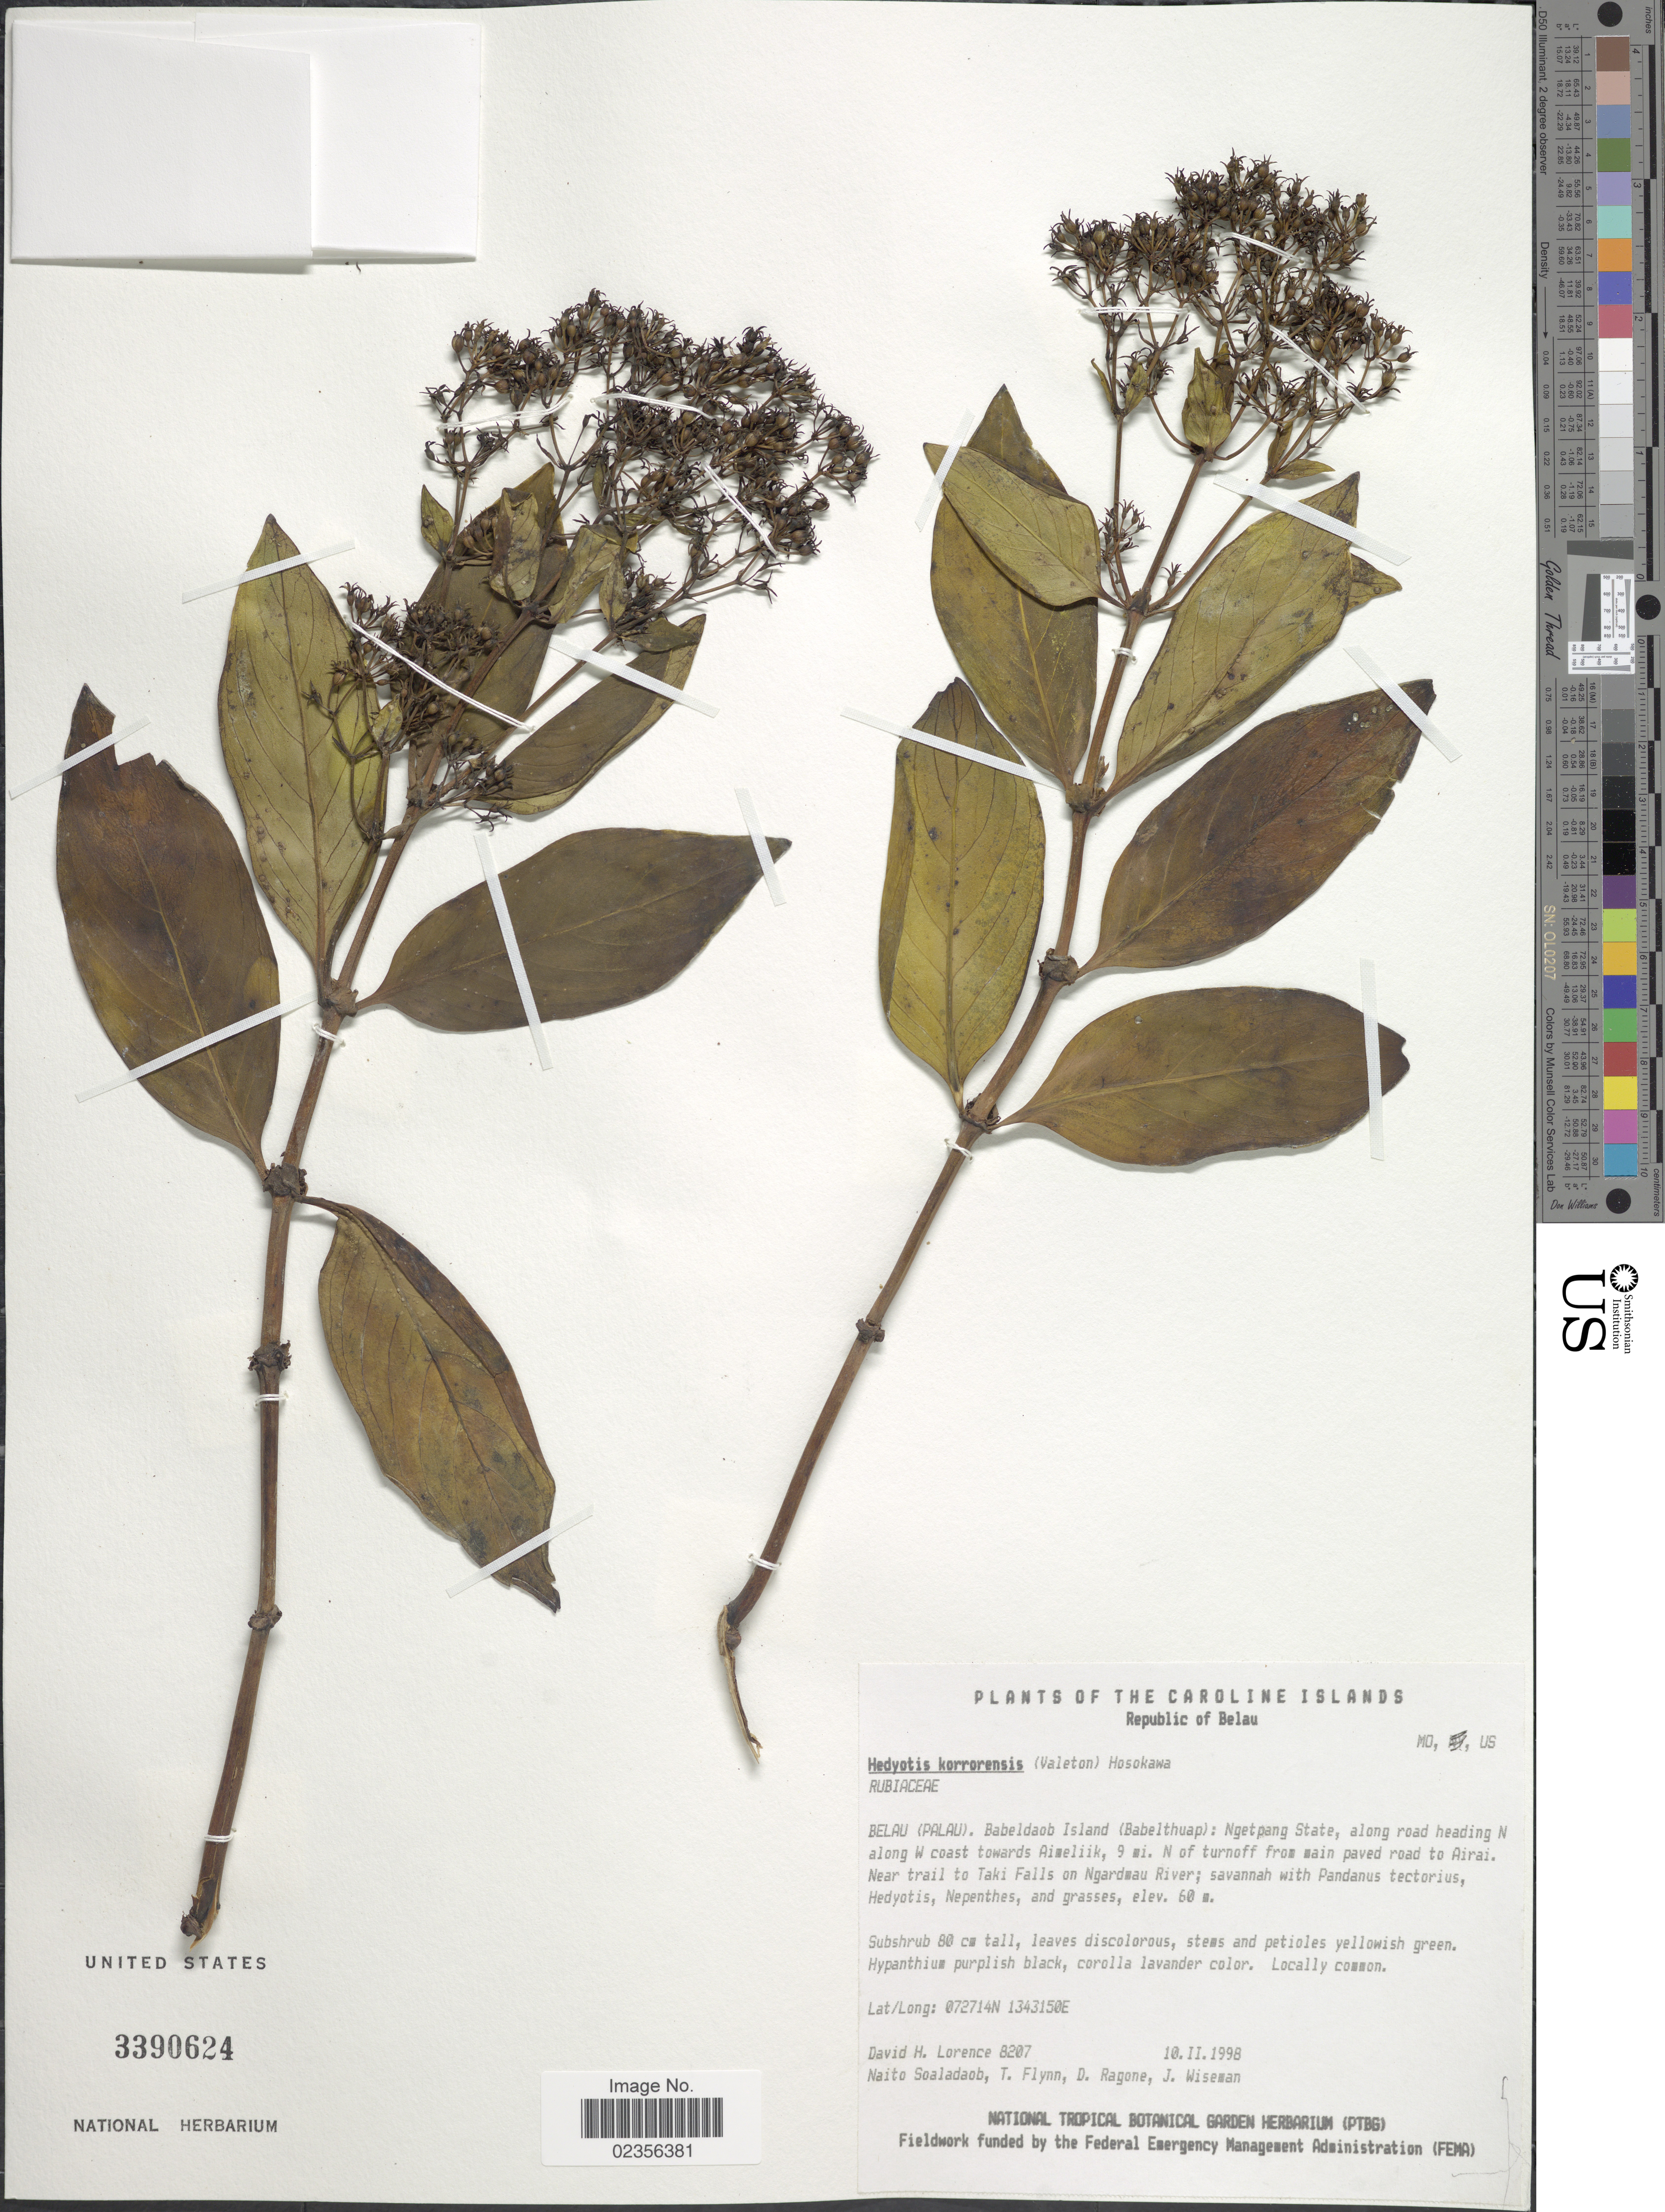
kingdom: Plantae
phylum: Tracheophyta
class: Magnoliopsida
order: Gentianales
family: Rubiaceae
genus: Hedyotis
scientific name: Hedyotis korrorensis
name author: Hosok.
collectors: D. Lorence, N. Soaladaob, T. Flynn, D. Ragone & J. Wiseman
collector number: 8207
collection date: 1998-02-10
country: Palau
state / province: Ngatpang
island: Babeldaob [Babelthuap]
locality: Babeldaob Island (Babelthuap) Ngatpang State, along road, along road heading N along W coast towards Aimeliik, 9 mi. N of turnoff from main paved road to Airai, near trail to Taki Falls on Ngardmau River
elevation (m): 60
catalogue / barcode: US 3390624